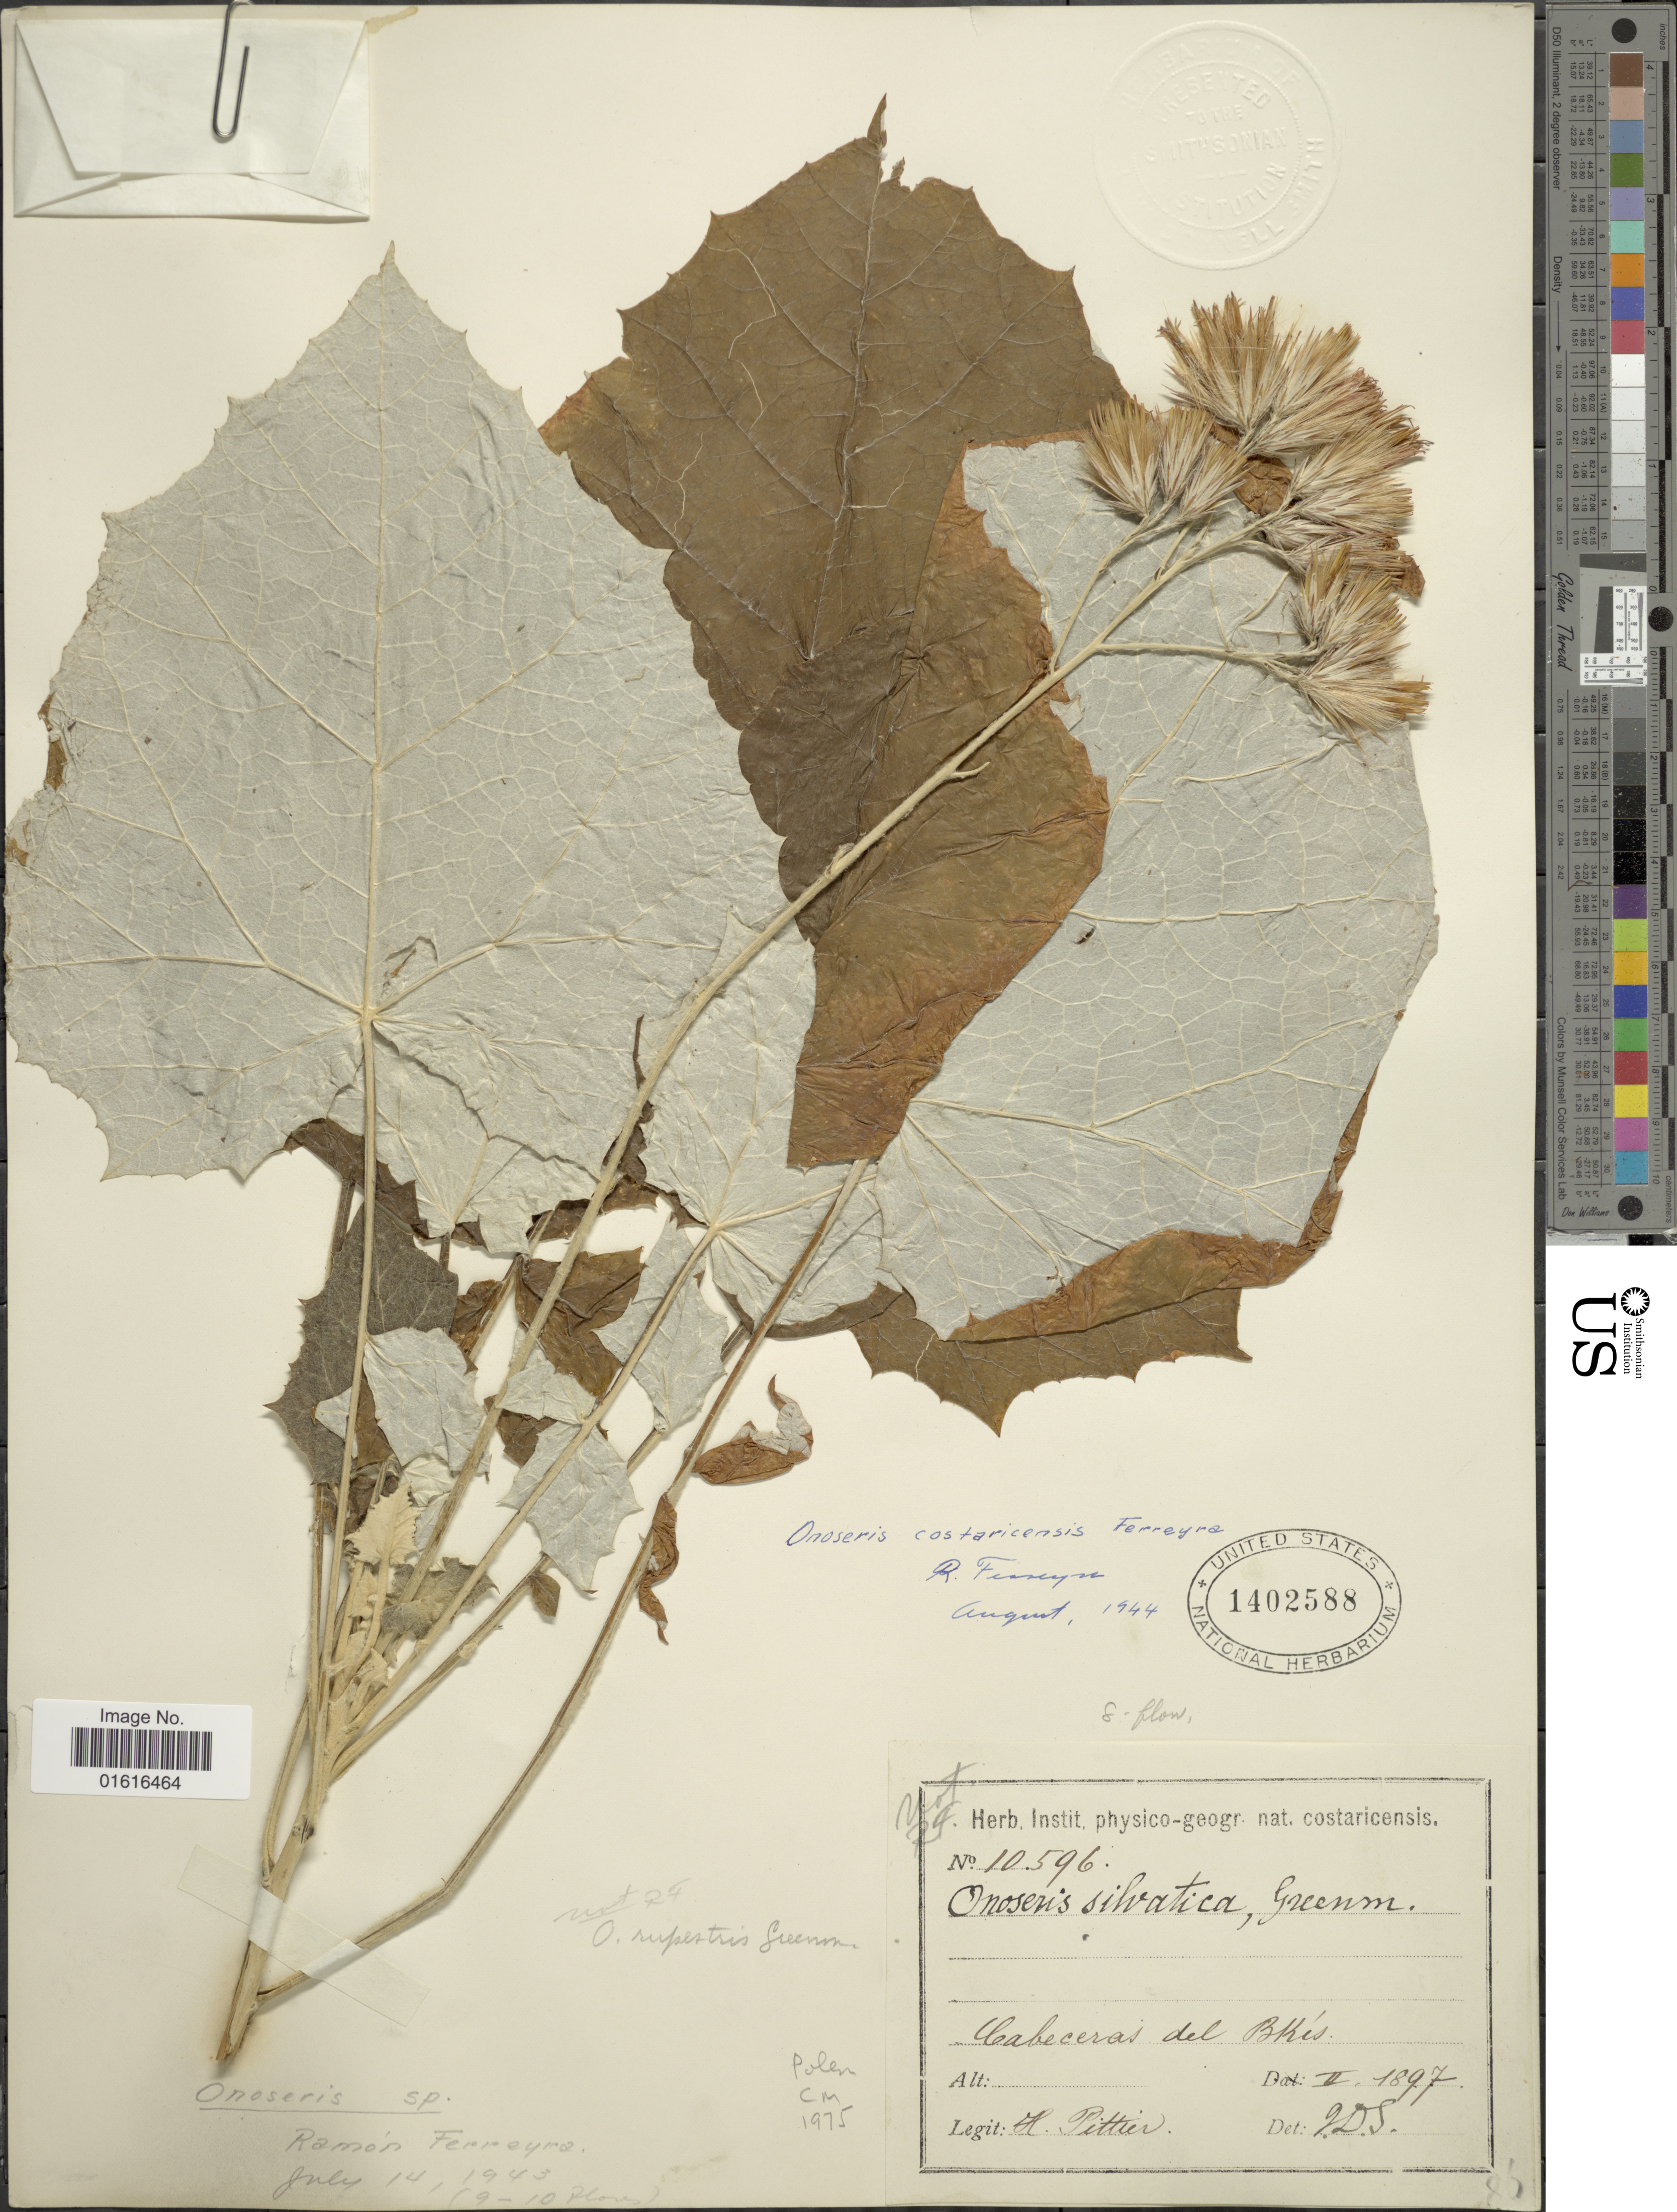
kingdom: Plantae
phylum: Tracheophyta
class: Magnoliopsida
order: Asterales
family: Asteraceae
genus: Onoseris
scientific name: Onoseris costaricensis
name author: Ferreyra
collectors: H. F. Pittier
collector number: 10596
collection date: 1897-02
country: Costa Rica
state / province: San José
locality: Cabeceras del Bris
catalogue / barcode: US 1402588